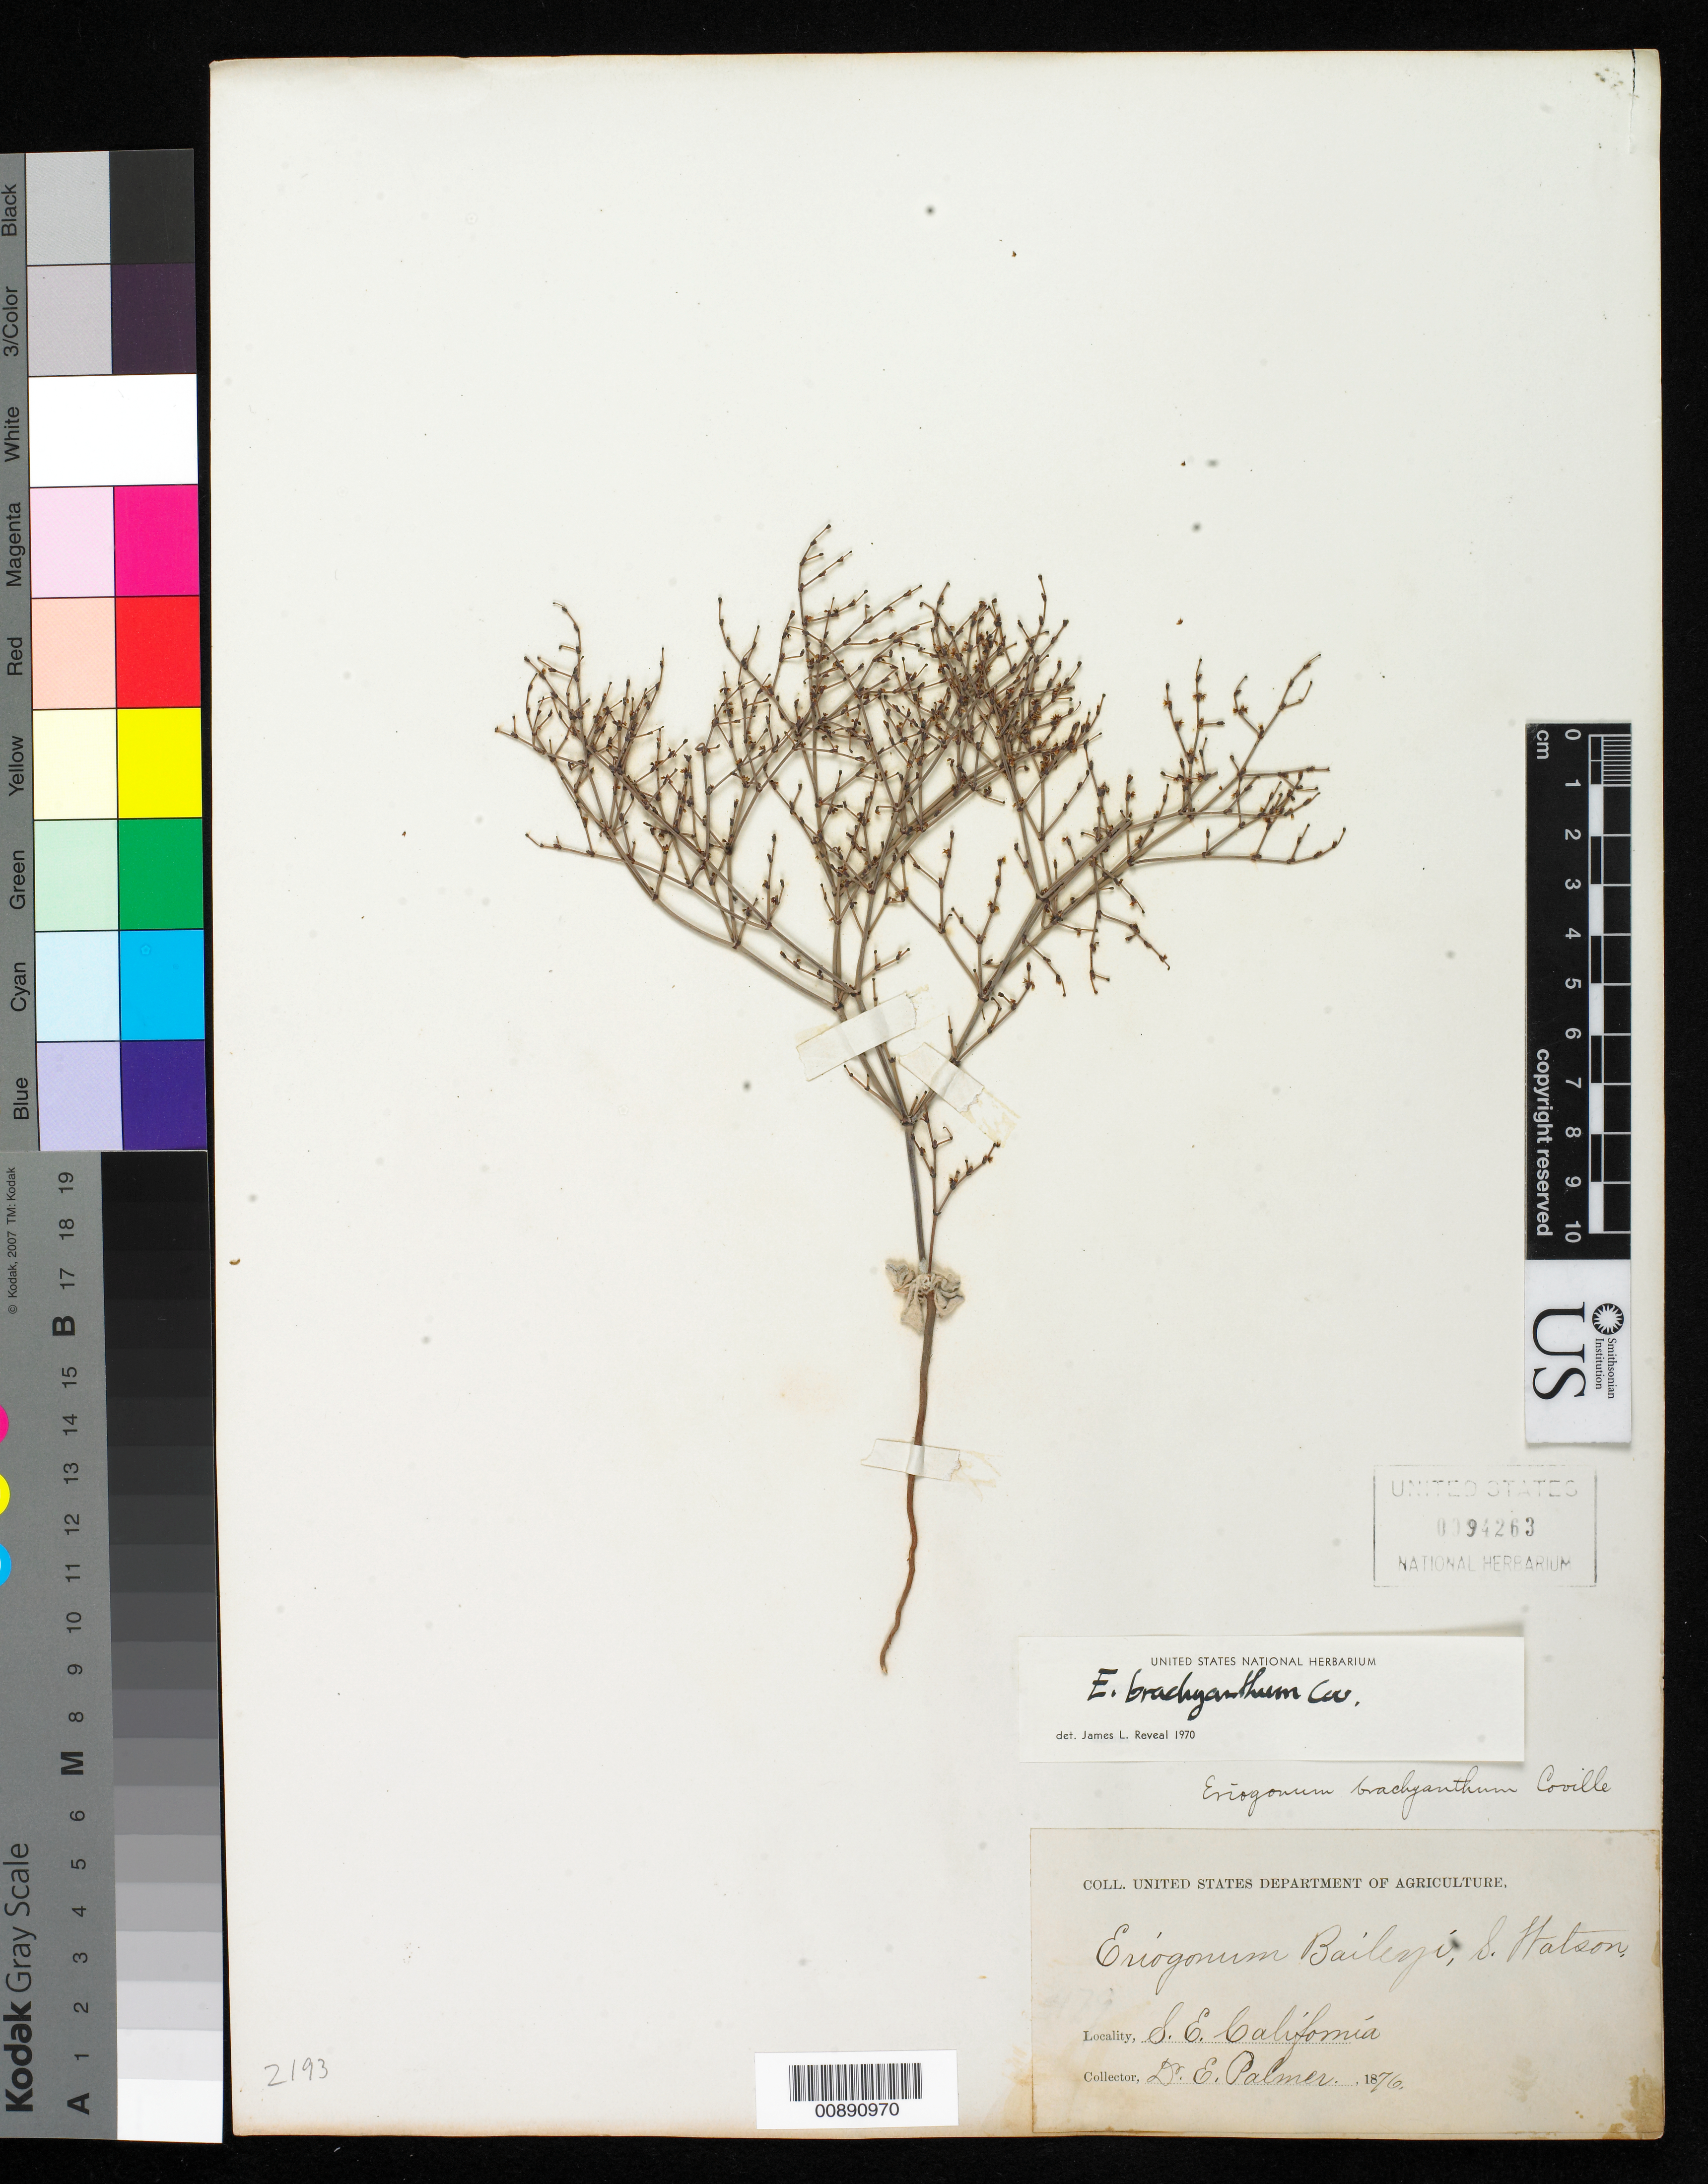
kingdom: Plantae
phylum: Tracheophyta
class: Magnoliopsida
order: Caryophyllales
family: Polygonaceae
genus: Eriogonum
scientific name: Eriogonum brachyanthum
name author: Coville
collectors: E. Palmer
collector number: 479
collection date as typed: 1876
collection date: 1876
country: United States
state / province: California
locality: SE California.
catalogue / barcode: US 94263